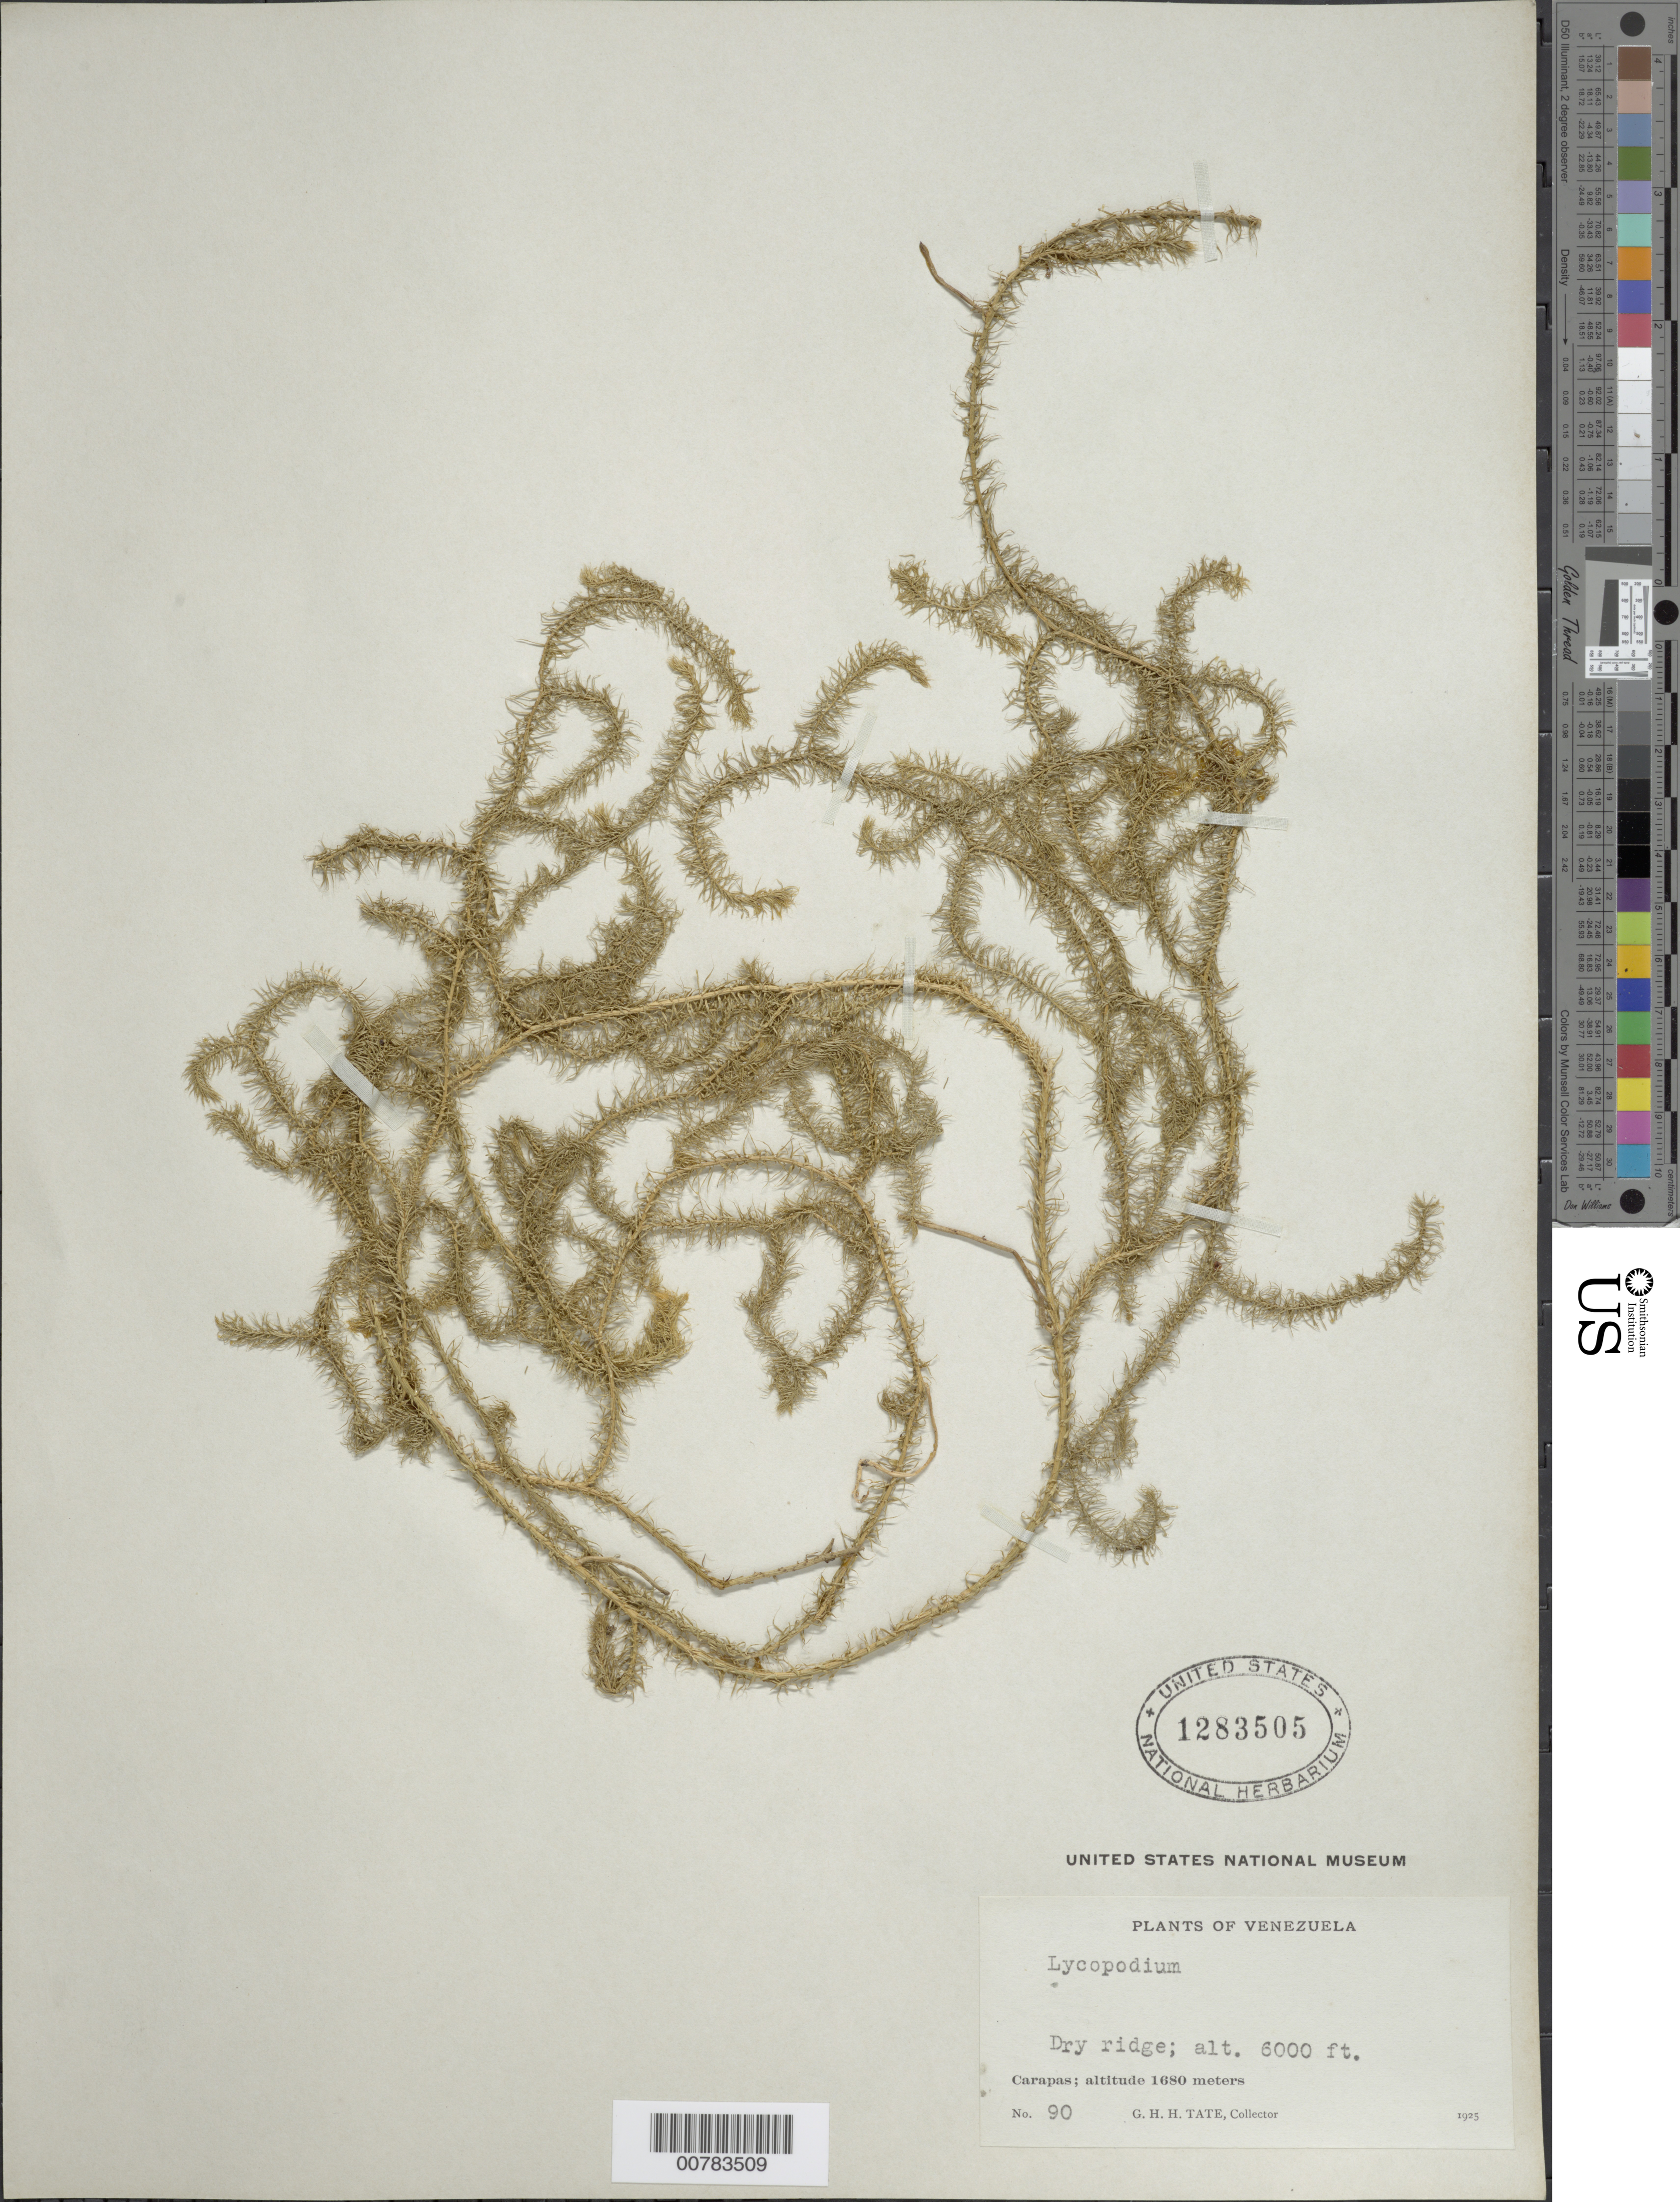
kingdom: Plantae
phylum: Tracheophyta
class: Lycopodiopsida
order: Lycopodiales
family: Lycopodiaceae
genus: Lycopodium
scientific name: Lycopodium clavatum subsp. clavatum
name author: L.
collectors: G. H. H.Tate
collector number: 90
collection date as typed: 1925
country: Venezuela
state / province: Distrito Federal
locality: Caracas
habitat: Dry ridge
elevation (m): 6000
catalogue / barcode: US 1283505